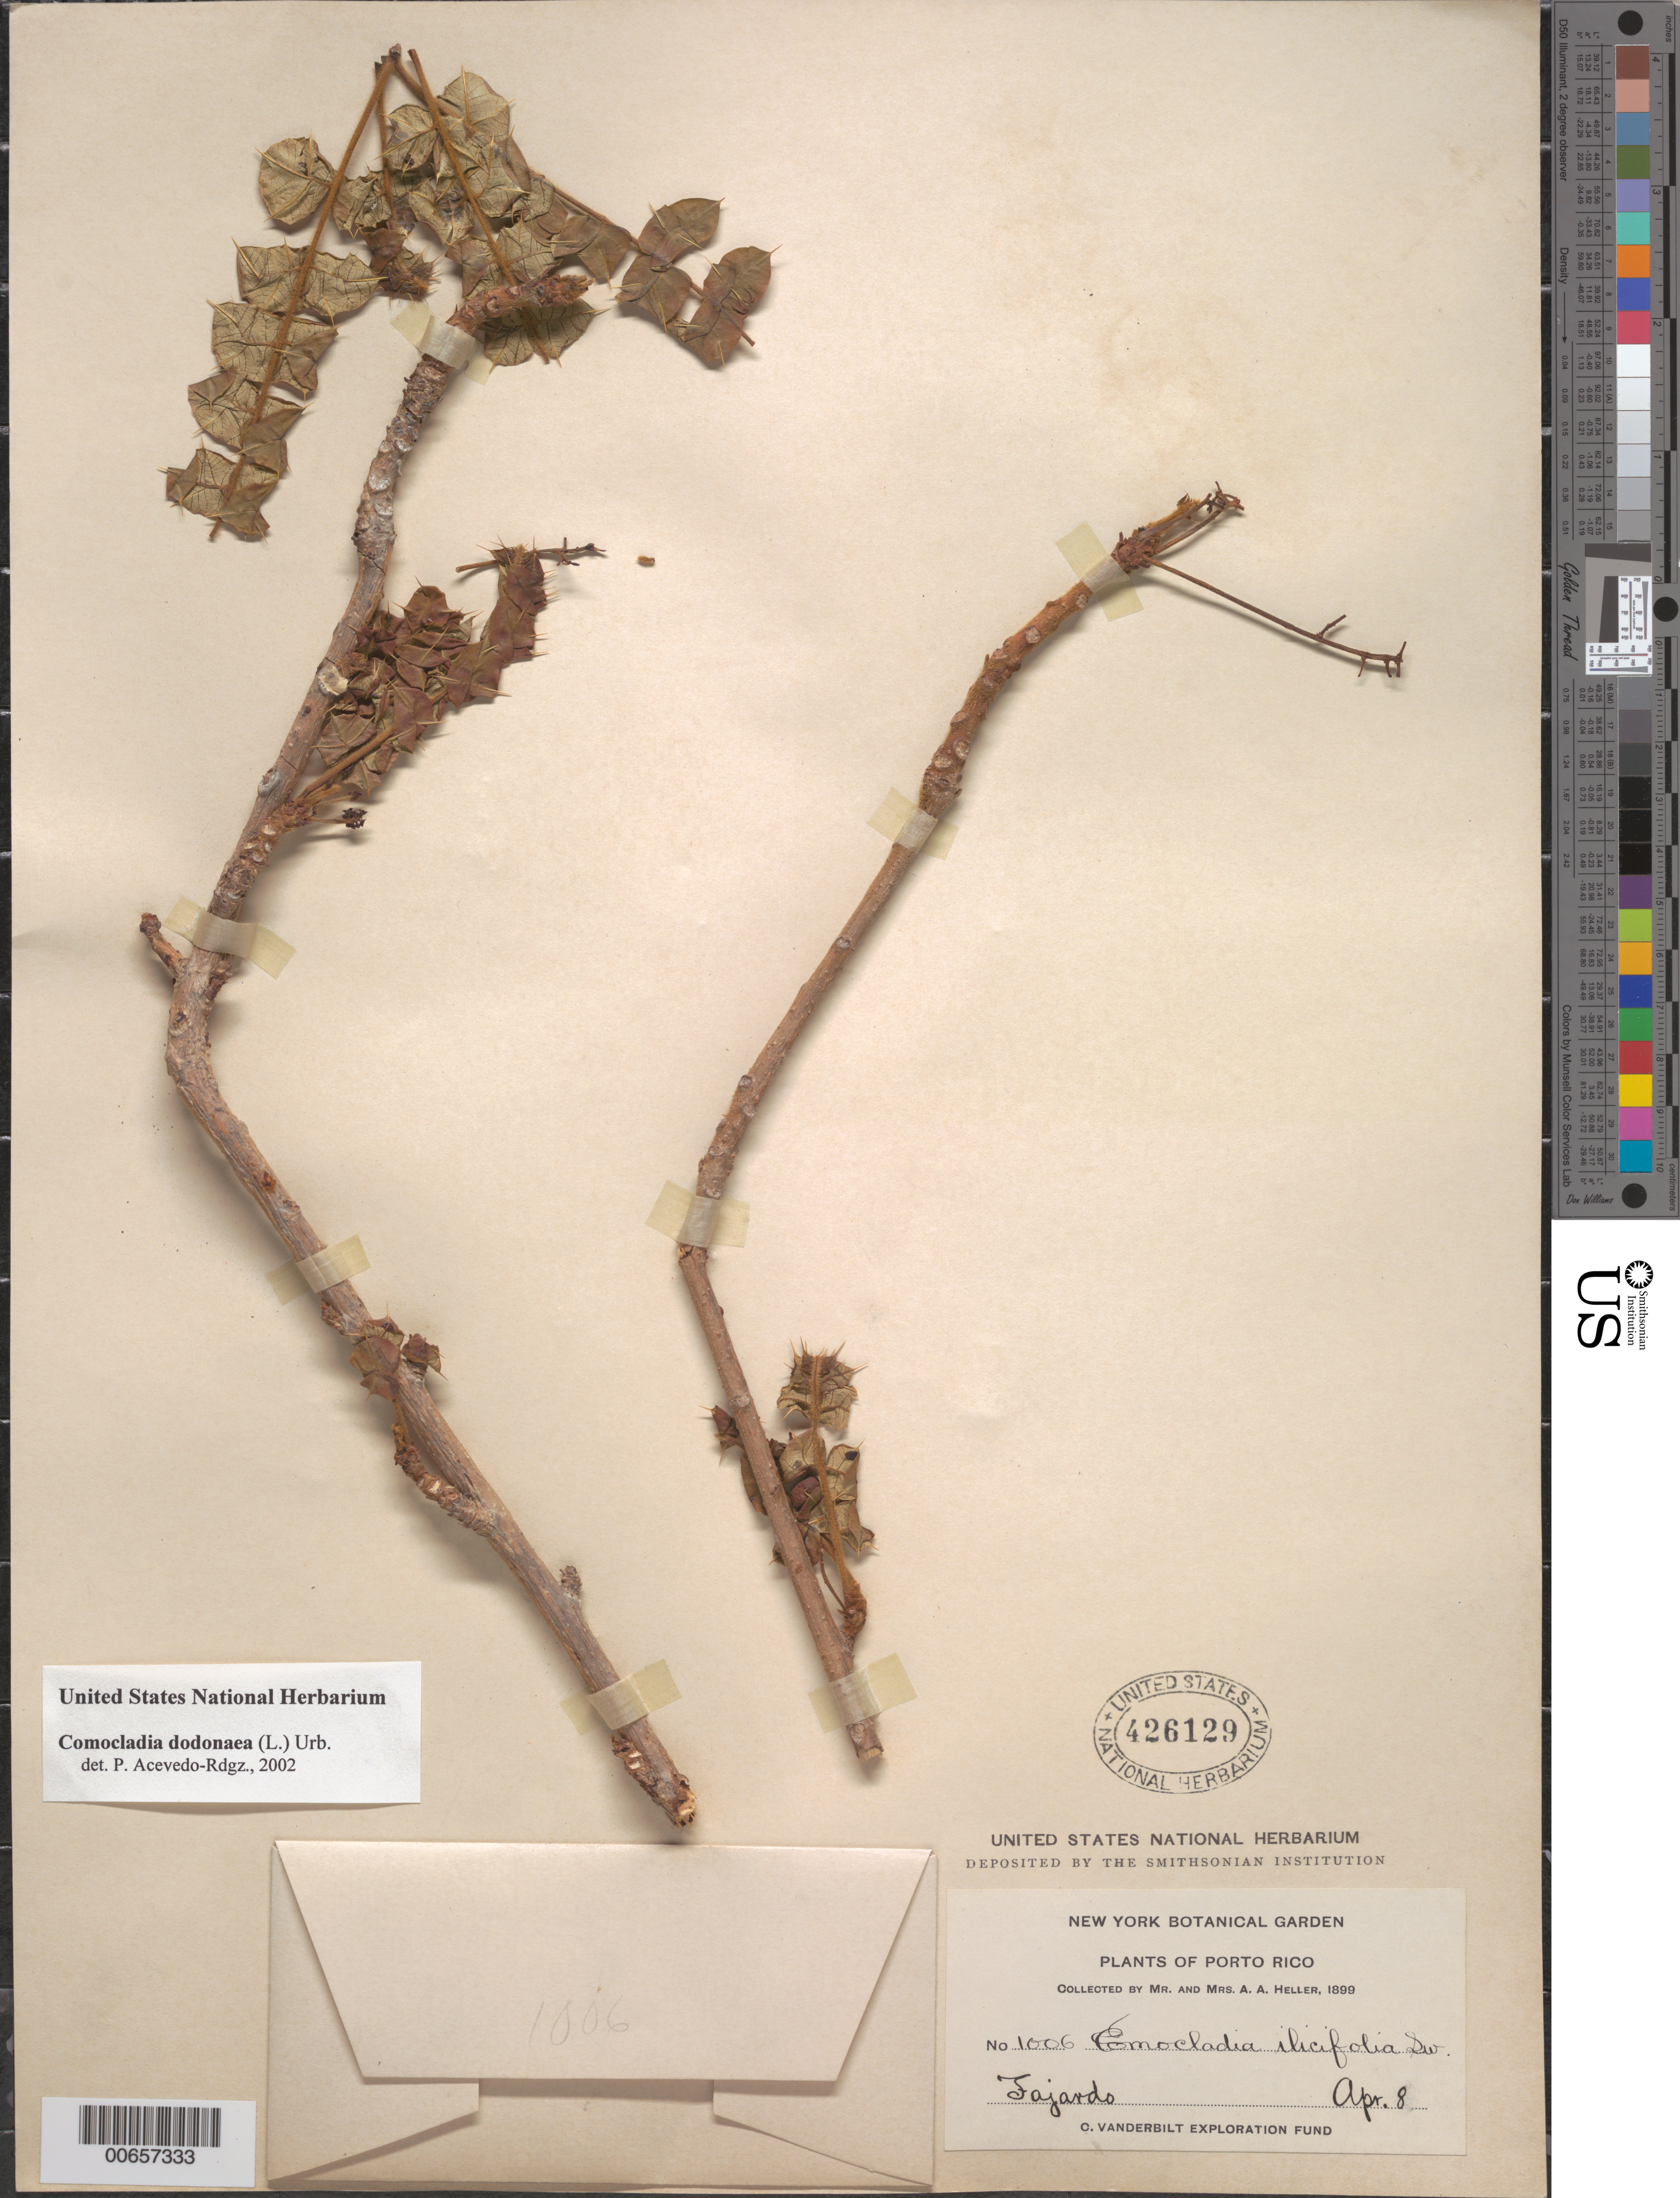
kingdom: Plantae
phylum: Tracheophyta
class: Magnoliopsida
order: Sapindales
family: Anacardiaceae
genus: Comocladia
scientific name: Comocladia dodonaea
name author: (L.) Urb.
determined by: Acevedo-Rodríguez, P., (BOT), Smithsonian Institution - National Museum of Natural History (UNITED STATES)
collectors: A. A. Heller & E. G. Heller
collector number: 1006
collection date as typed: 08 Apr 1899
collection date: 1899-04-08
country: Puerto Rico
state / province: Fajardo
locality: Fajardo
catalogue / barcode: US 426129